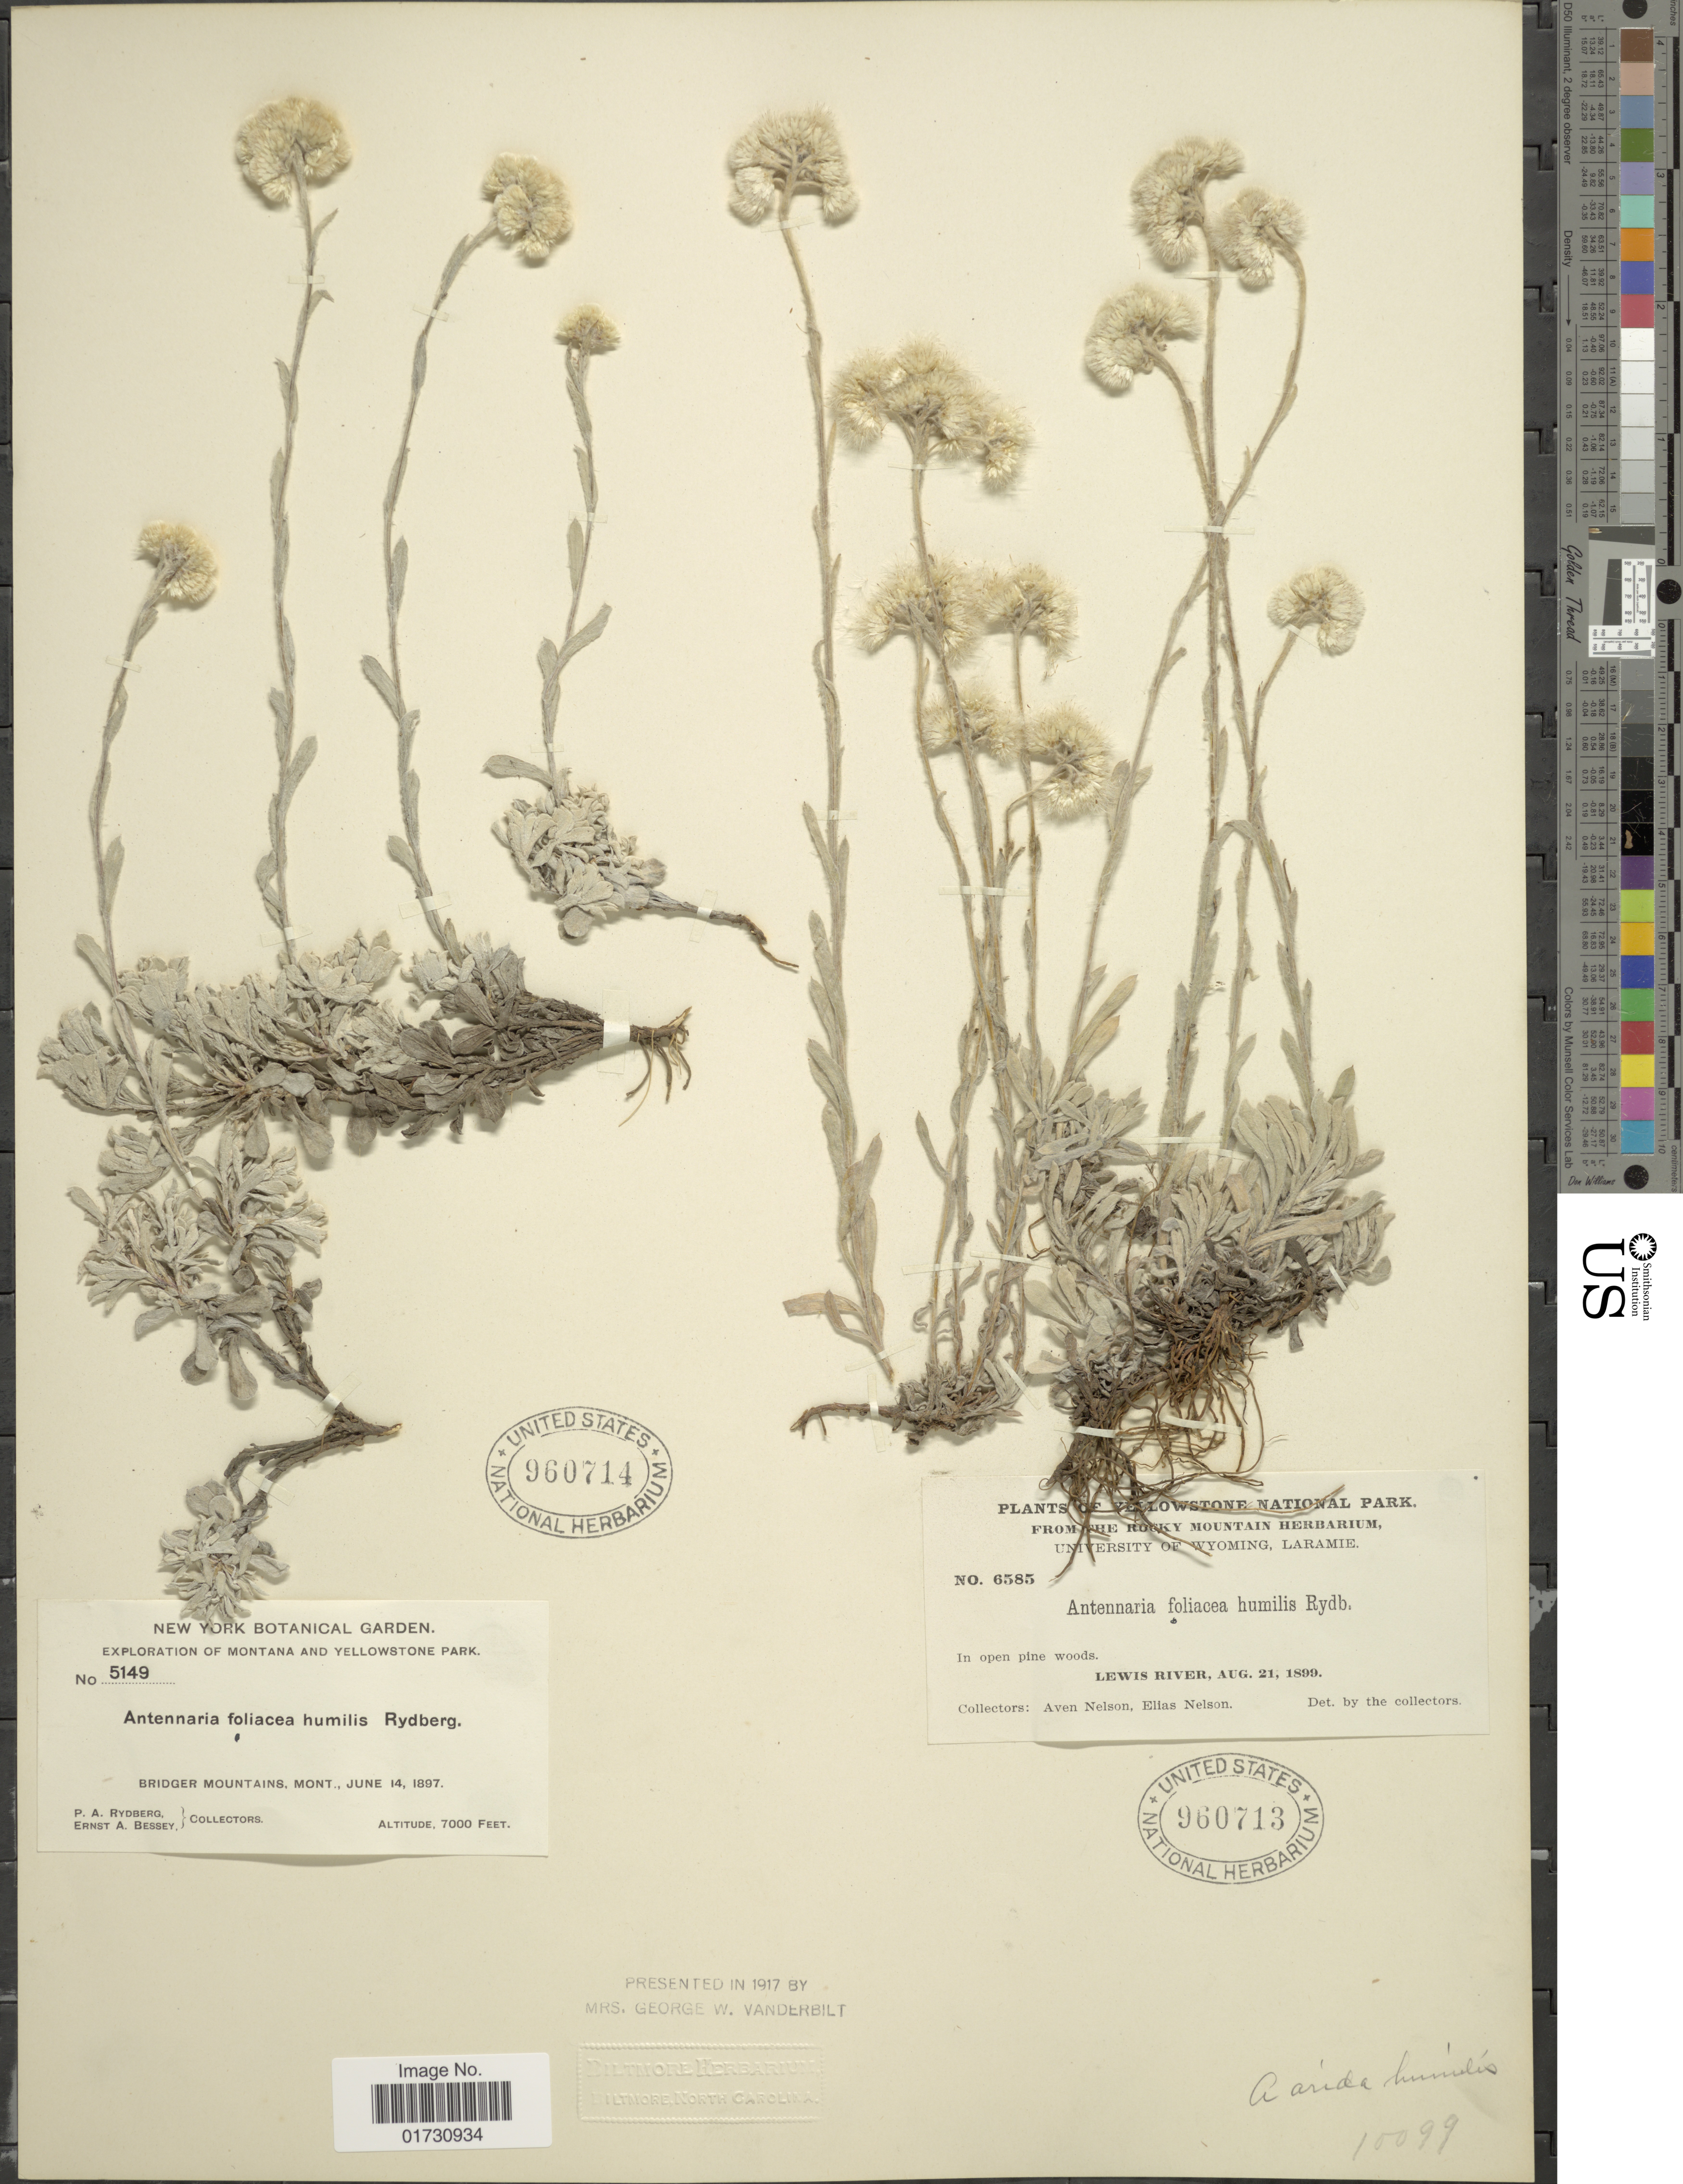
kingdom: Plantae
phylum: Tracheophyta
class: Magnoliopsida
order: Asterales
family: Asteraceae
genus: Antennaria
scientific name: Antennaria foliacea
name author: Greene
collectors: P. A. Rydberg & E. A. Bessey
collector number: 5149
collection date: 1897-06-14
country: United States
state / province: Montana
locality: Montana and Yellowstone park, Bridger Mountains, Mont.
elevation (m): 2134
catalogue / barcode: US 960714